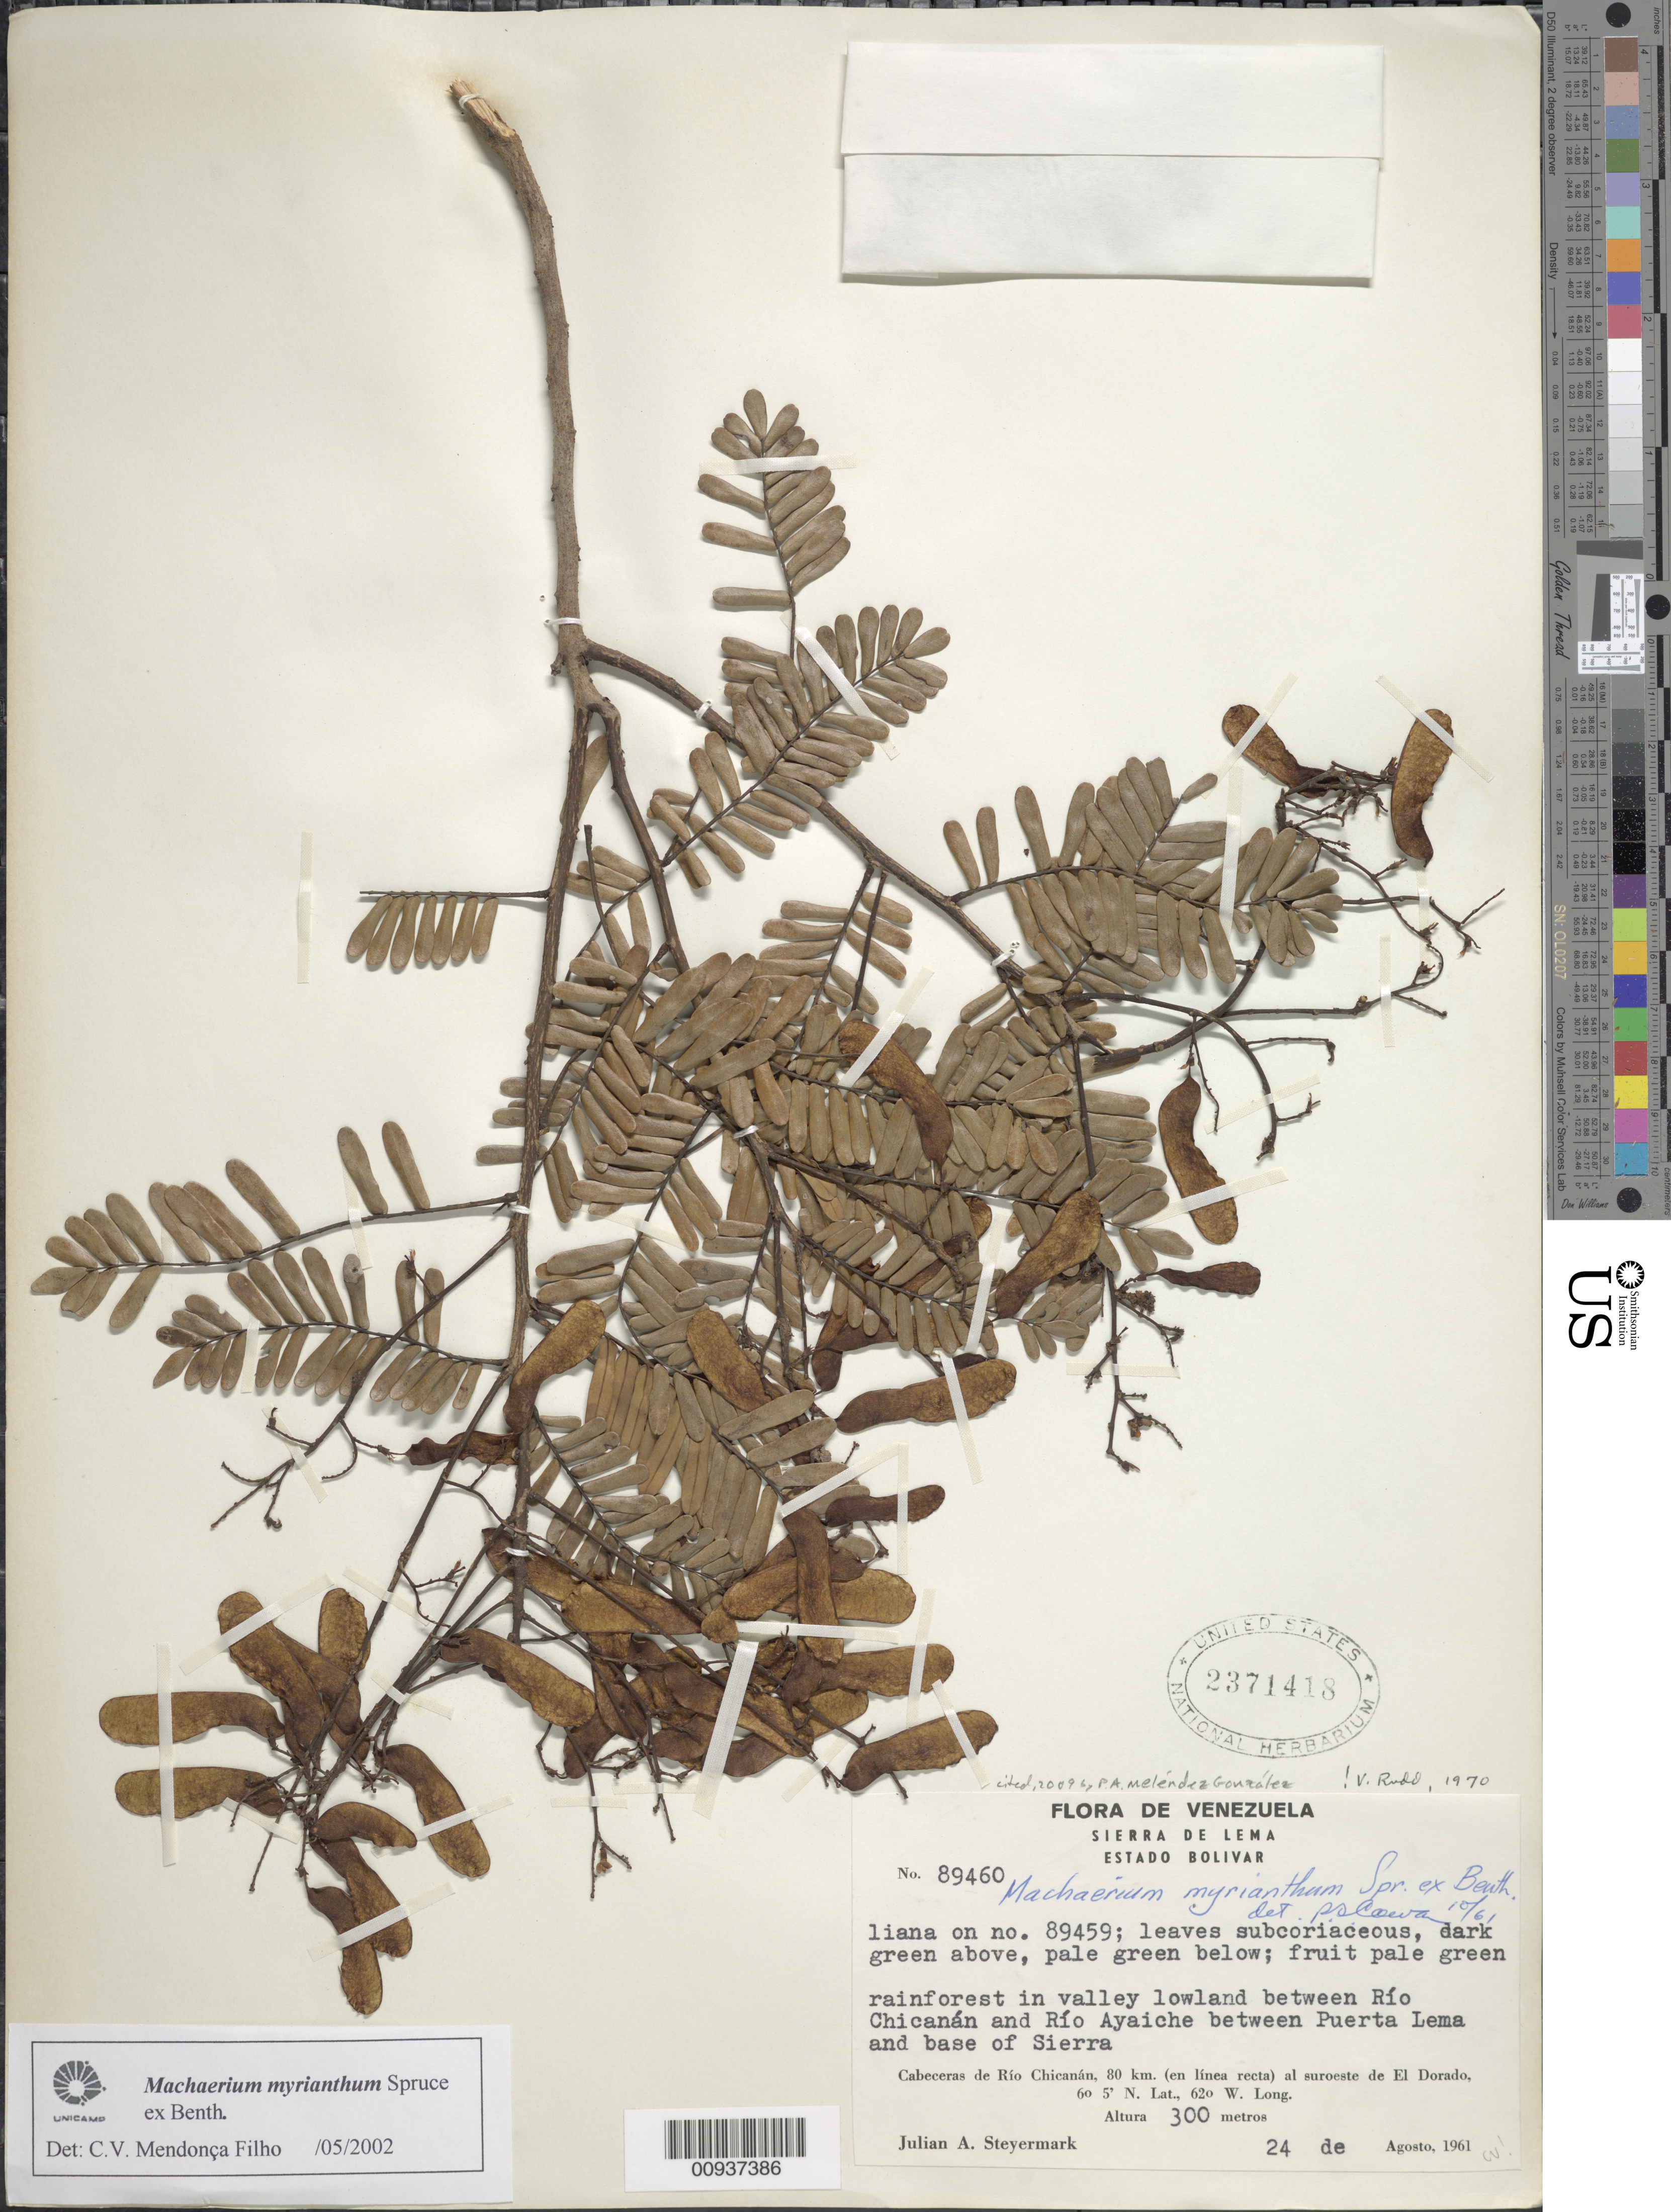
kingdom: Plantae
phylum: Tracheophyta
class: Magnoliopsida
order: Fabales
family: Fabaceae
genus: Machaerium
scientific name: Machaerium myrianthum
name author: Spruce ex Benth.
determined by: Mendonça Filho, C. V.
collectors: J. Steyermark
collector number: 89460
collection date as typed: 24-Aug-61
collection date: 1961-08-24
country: Venezuela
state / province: Bolívar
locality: Sierra de Lema, Cabaceras de Río Chicanan, 80 km in straight line to SW of El Dorado, between Río Chicanan and Río Ayaiche, between Puerta Lema and base of Sierra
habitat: Rainforest in valley lowland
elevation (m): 300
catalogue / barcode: US 2371418